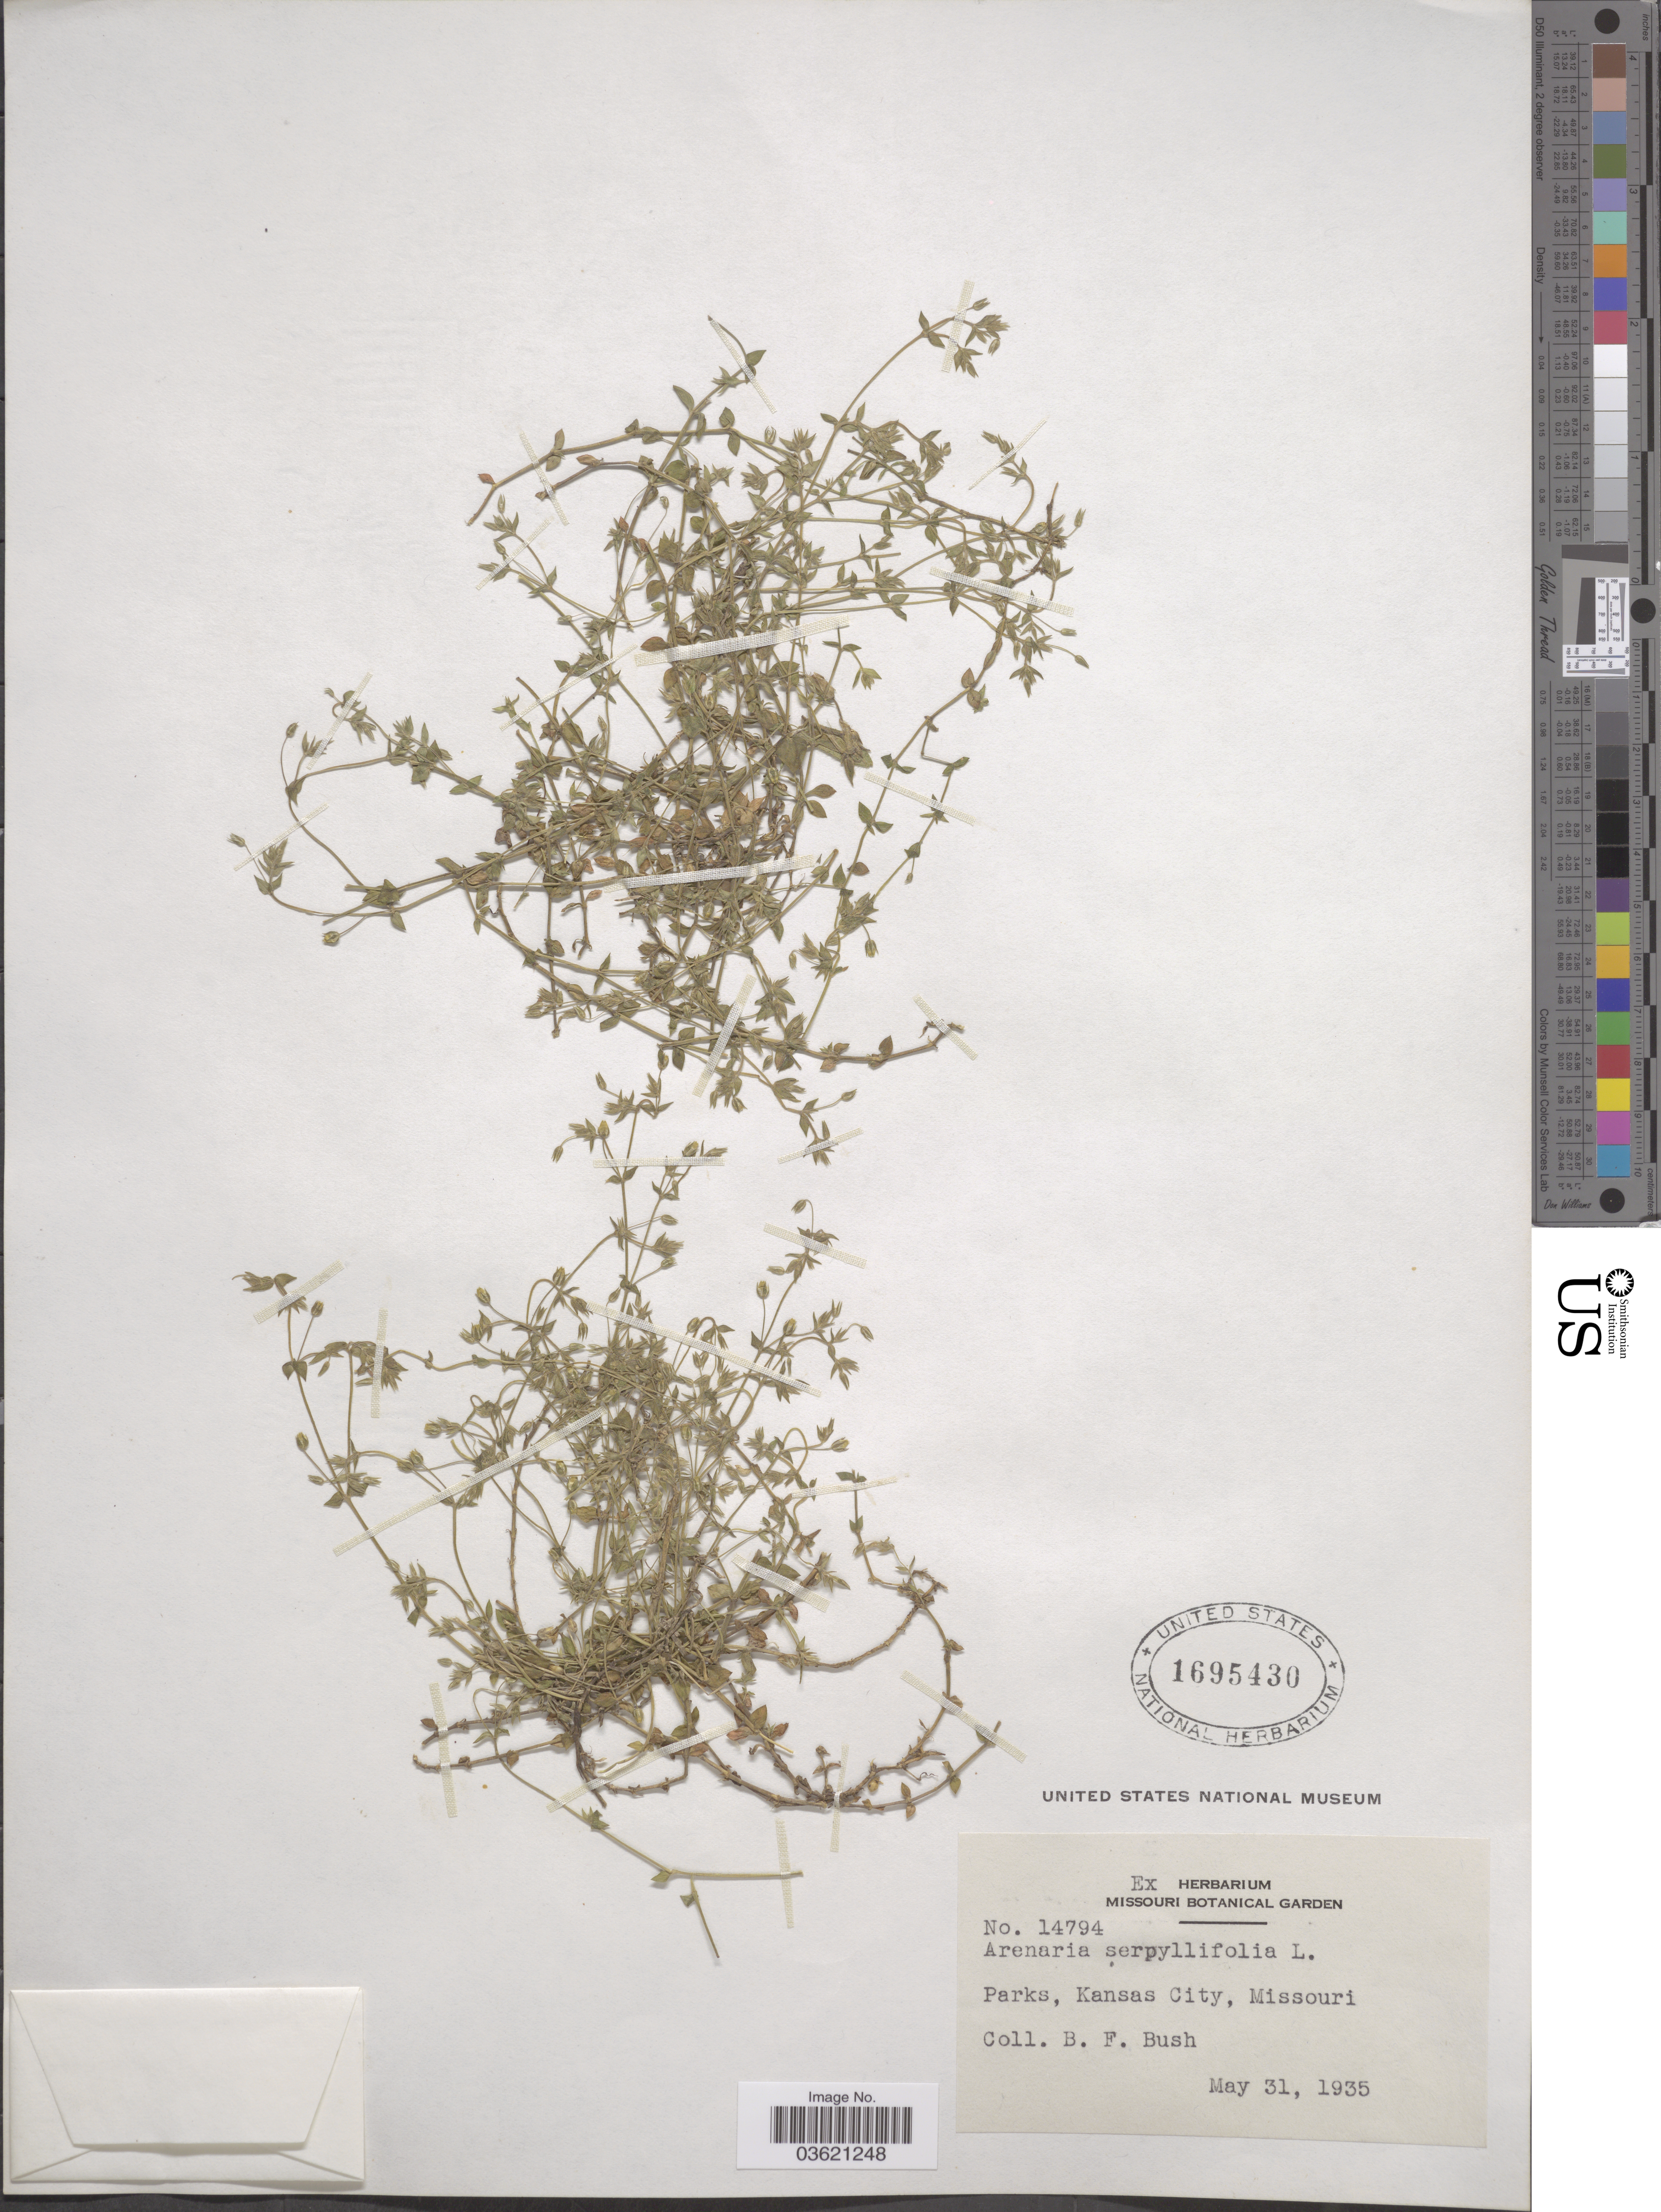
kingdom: Plantae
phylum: Tracheophyta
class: Magnoliopsida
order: Caryophyllales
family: Caryophyllaceae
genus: Arenaria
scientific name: Arenaria serpyllifolia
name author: L.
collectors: B. F. Bush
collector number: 14794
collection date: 1935-05-31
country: United States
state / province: Missouri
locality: Parks, Kansas City.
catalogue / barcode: US 1695430